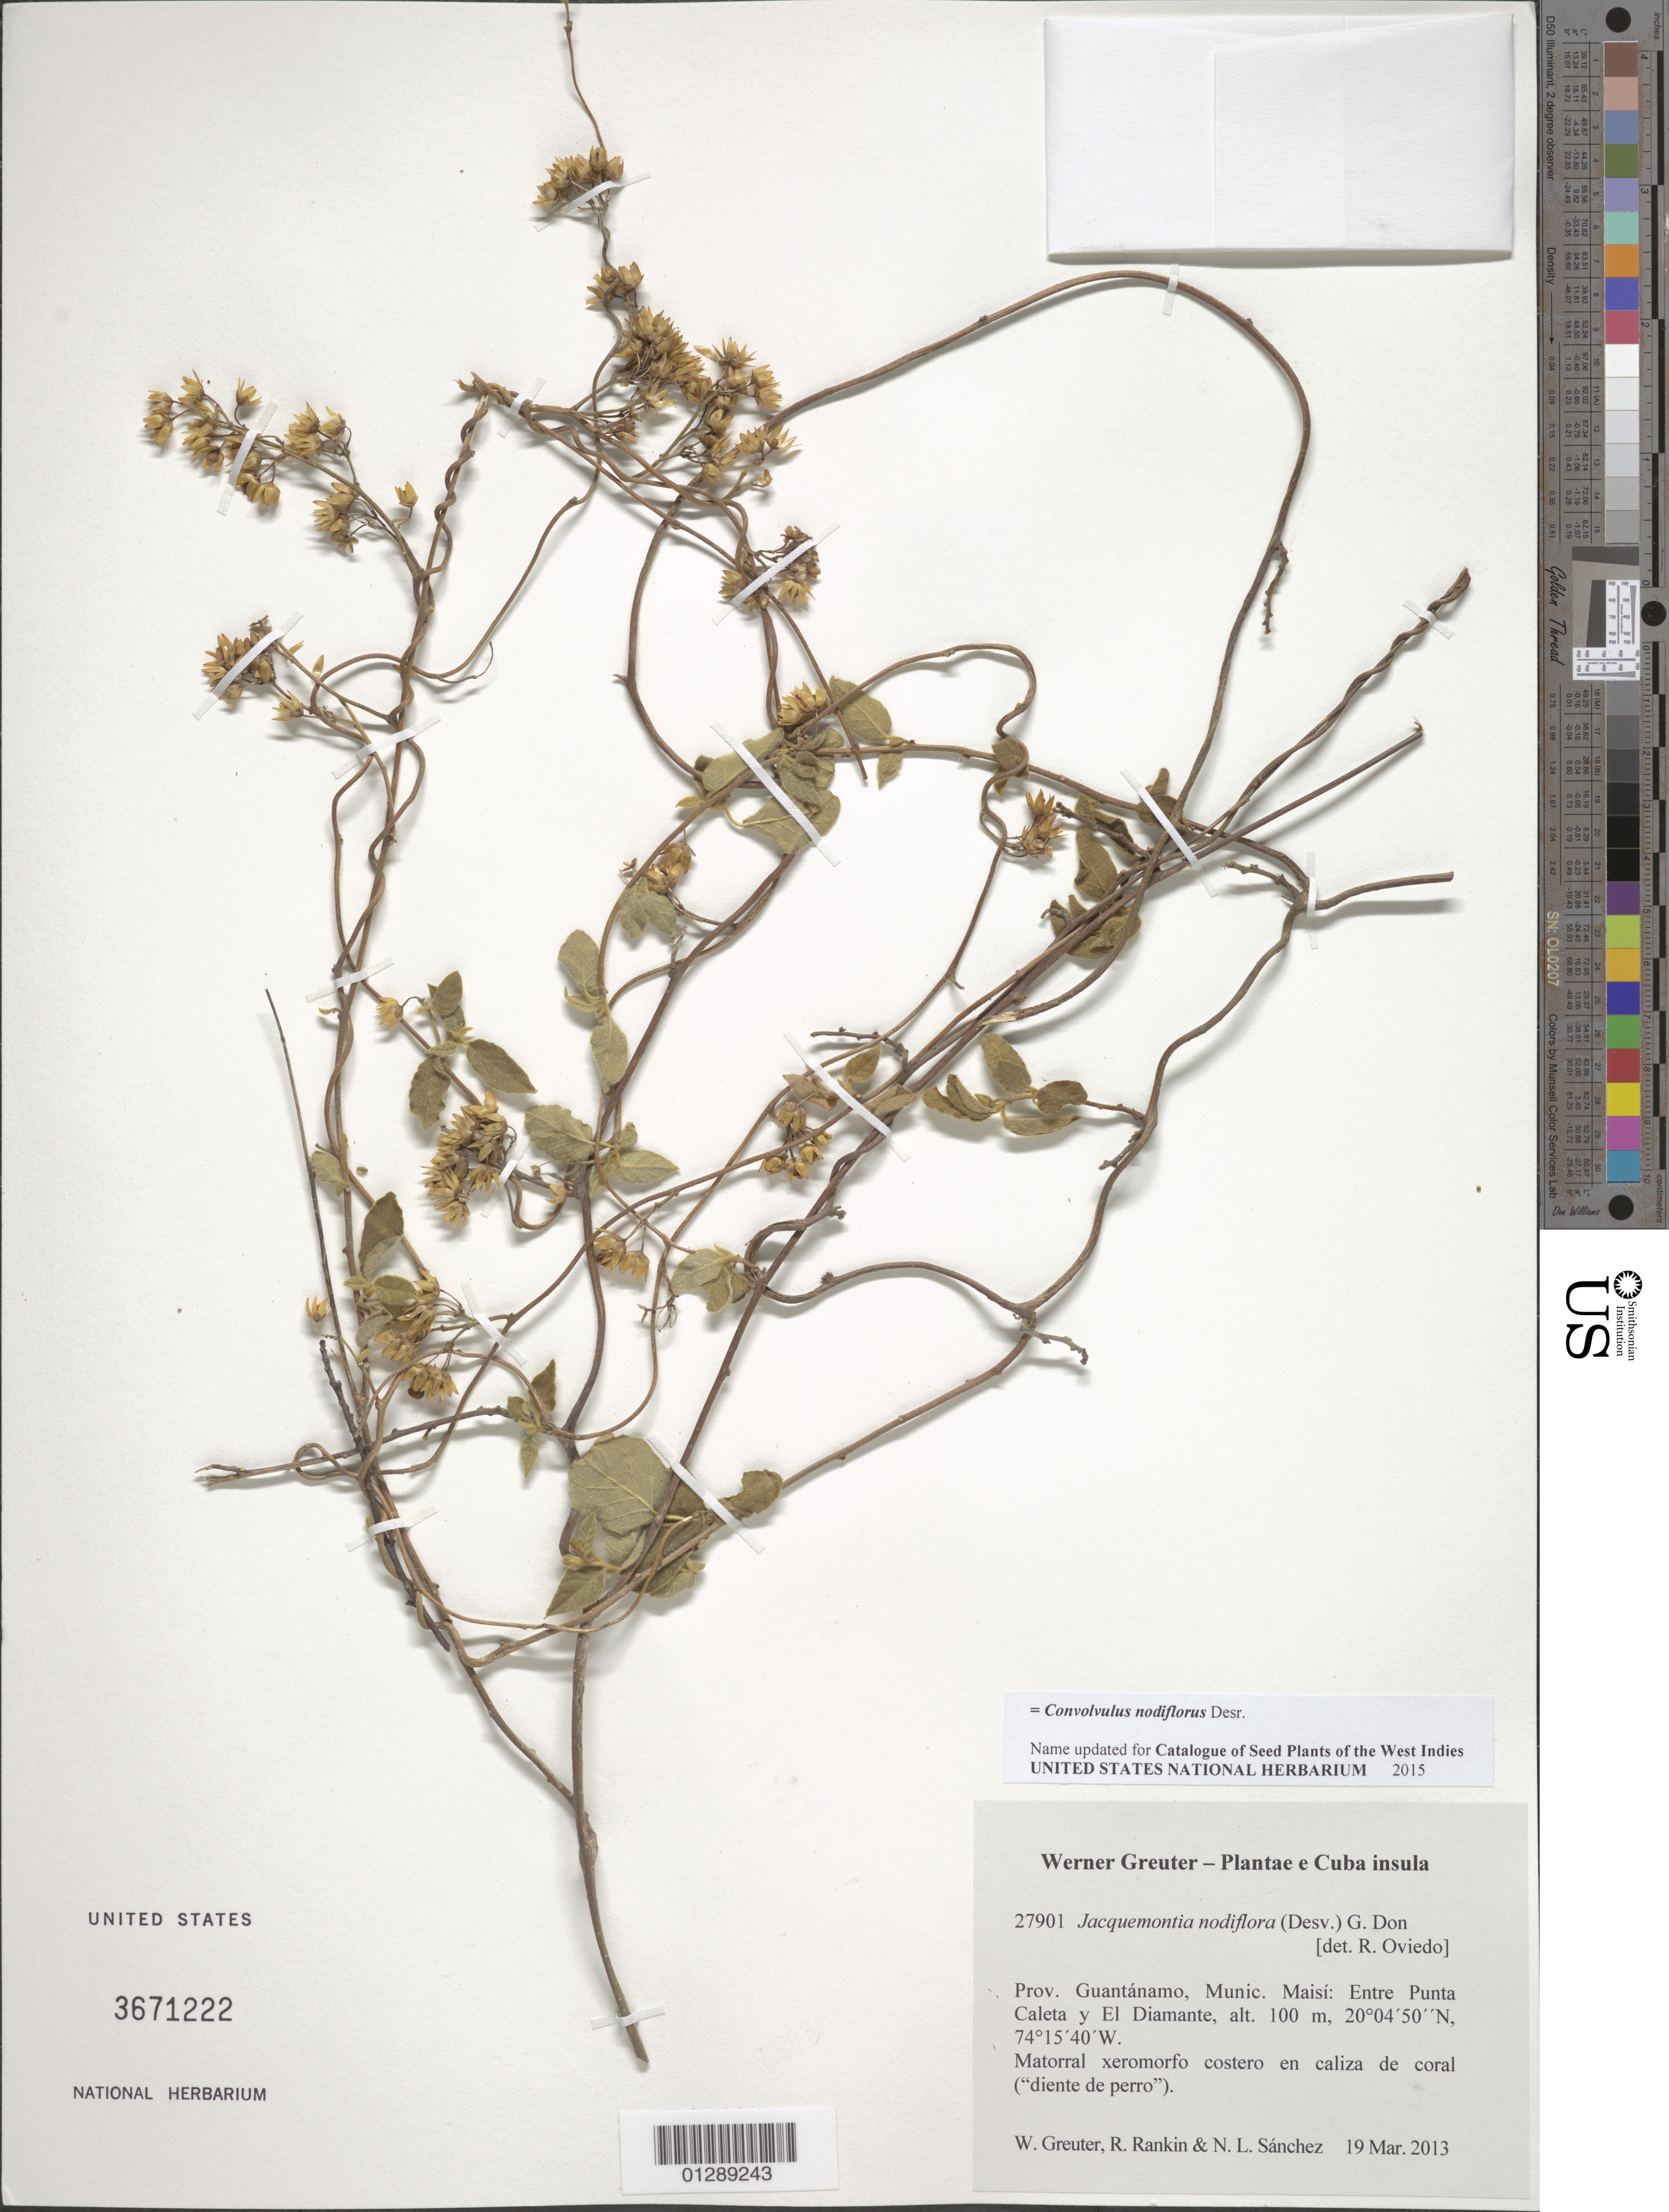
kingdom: Plantae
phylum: Tracheophyta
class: Magnoliopsida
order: Solanales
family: Convolvulaceae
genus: Convolvulus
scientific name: Convolvulus nodiflorus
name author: Desr.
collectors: W. R. Greuter, R. Rankin Rodriguez & N. Sanchez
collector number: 27901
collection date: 2013-03-19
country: Cuba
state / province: Guantanamo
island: Cuba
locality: Munic. Maisí: Entre Punta Caleta y El Diamante.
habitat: Matorral xeromorfo costero en caliza de coral ("diente de perro").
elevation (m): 100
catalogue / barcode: US 3671222